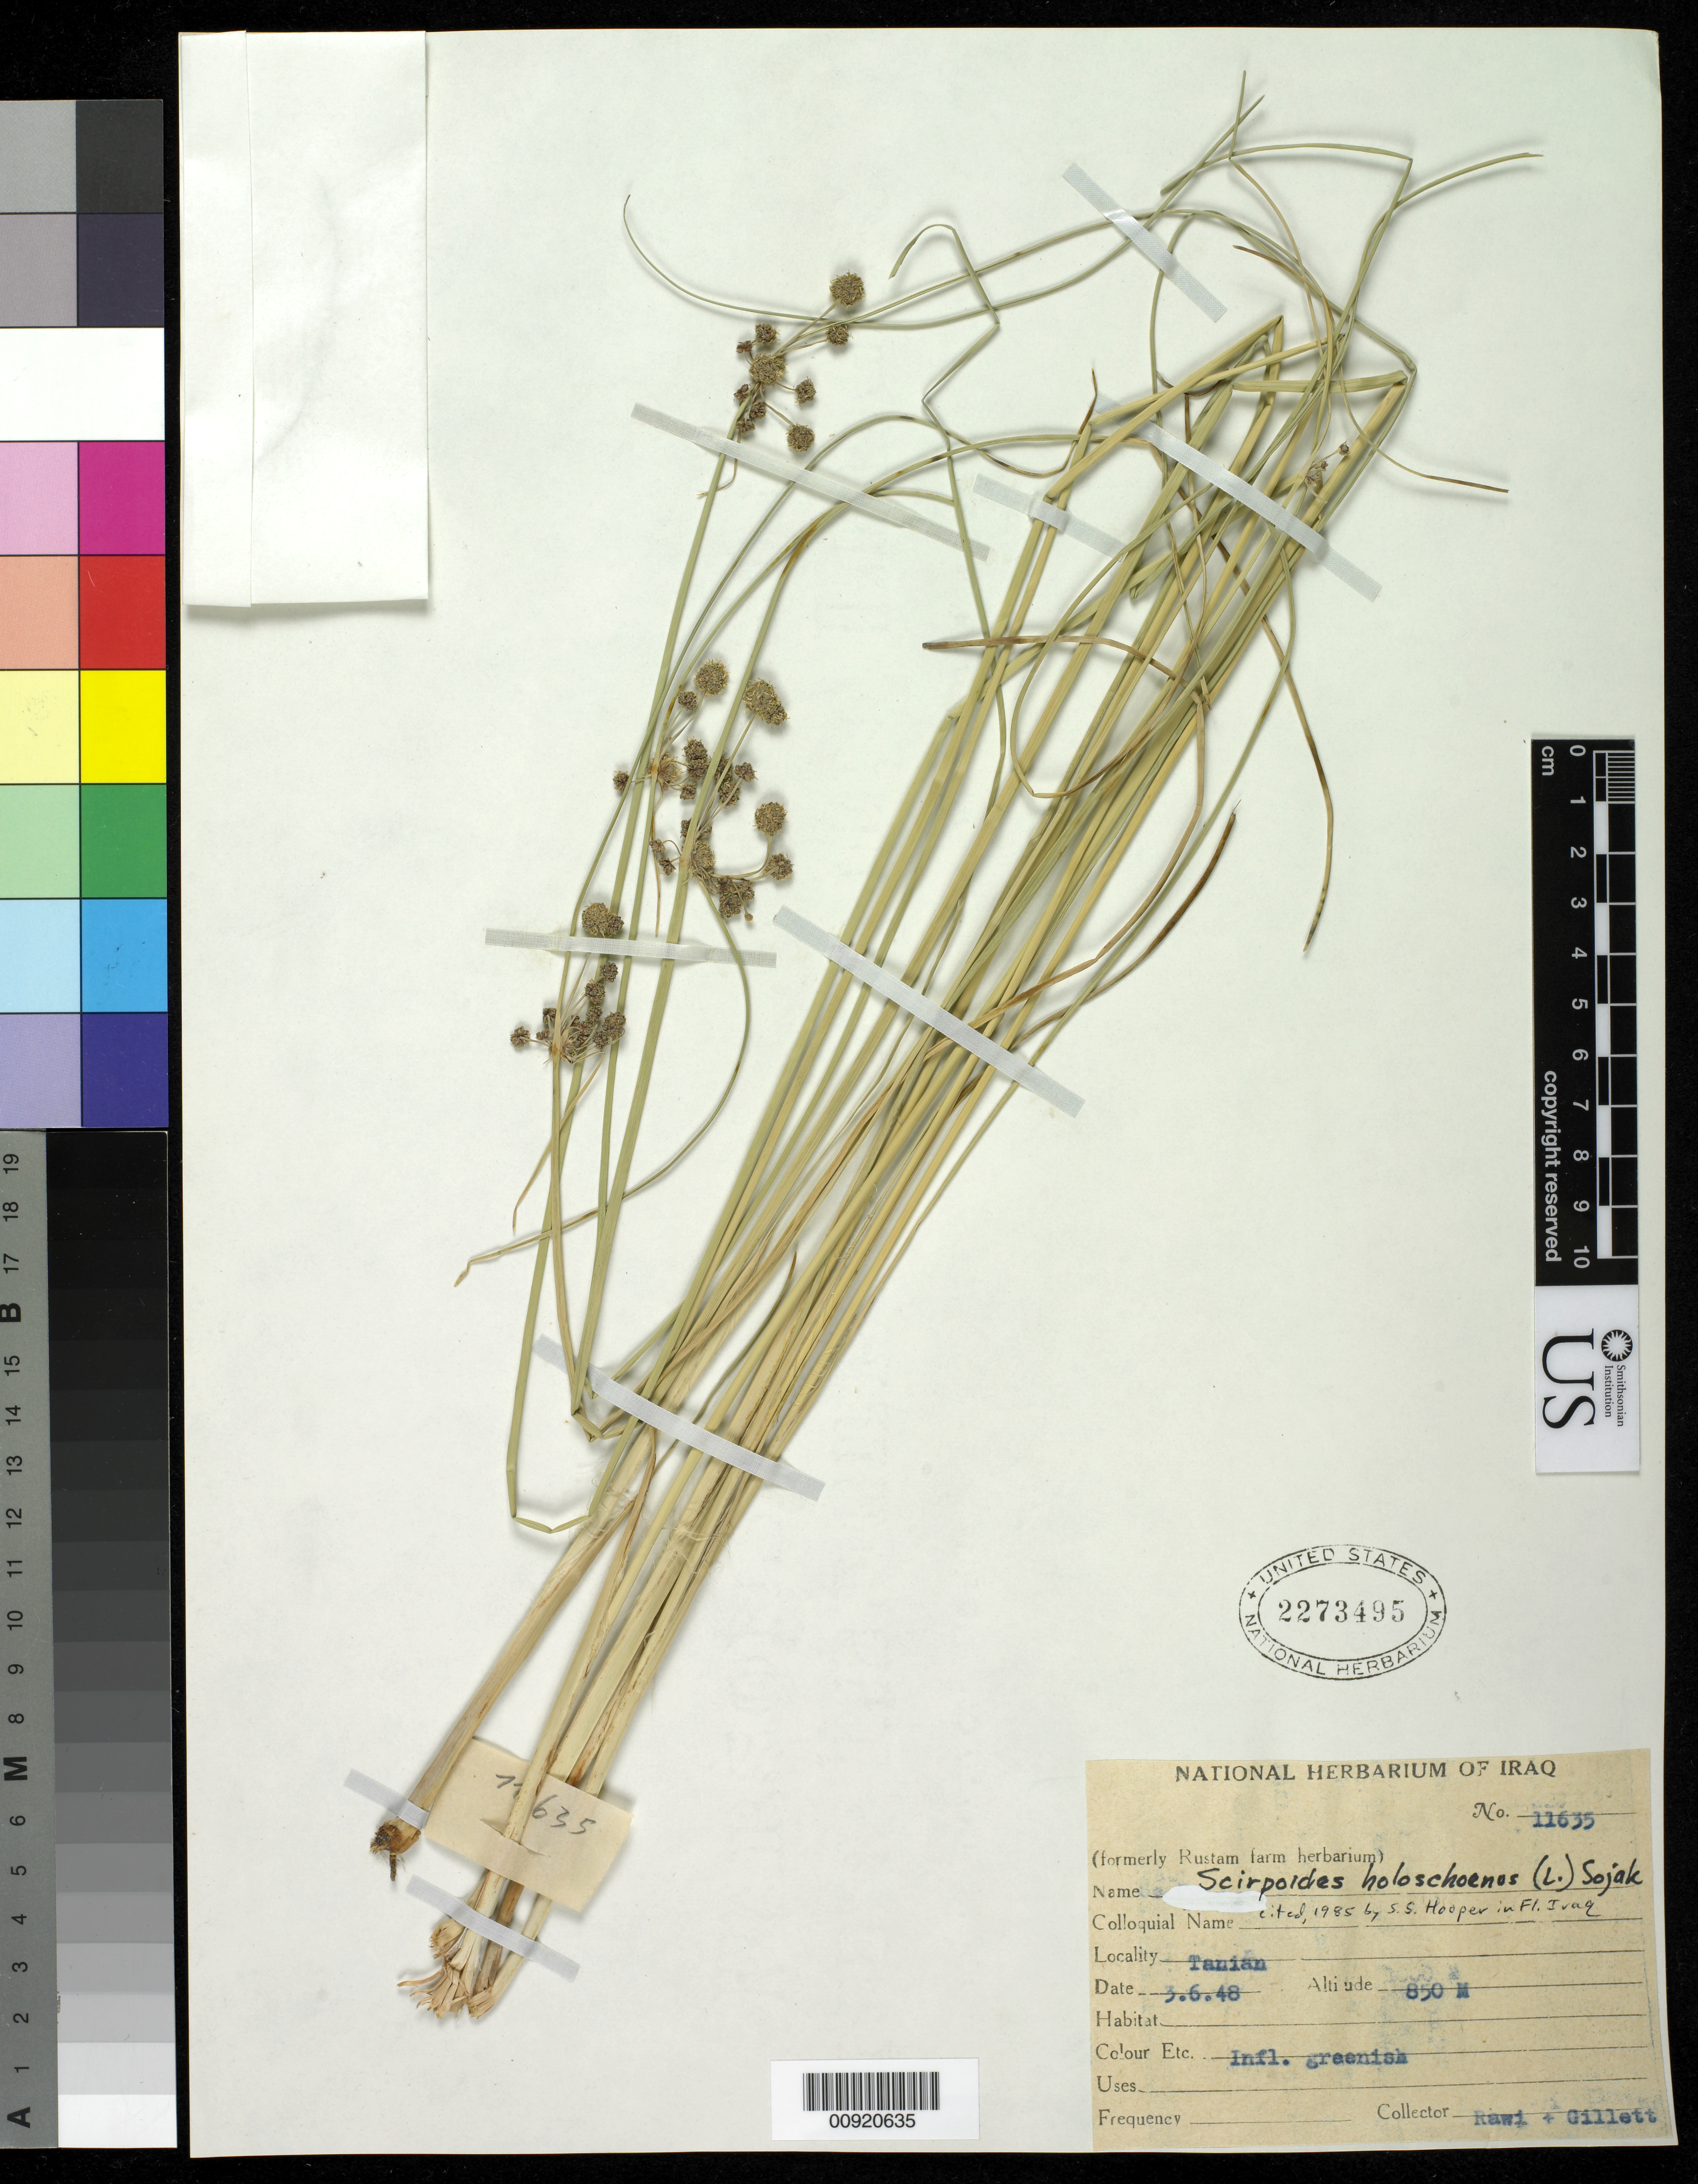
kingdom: Plantae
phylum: Tracheophyta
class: Liliopsida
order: Poales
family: Cyperaceae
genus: Scirpoides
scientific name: Scirpoides holoschoenus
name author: (L.) Soják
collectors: -. Rawi & Gillett, --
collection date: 1948-06-03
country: Iraq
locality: Tanian 850 m.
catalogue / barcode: US 2273495